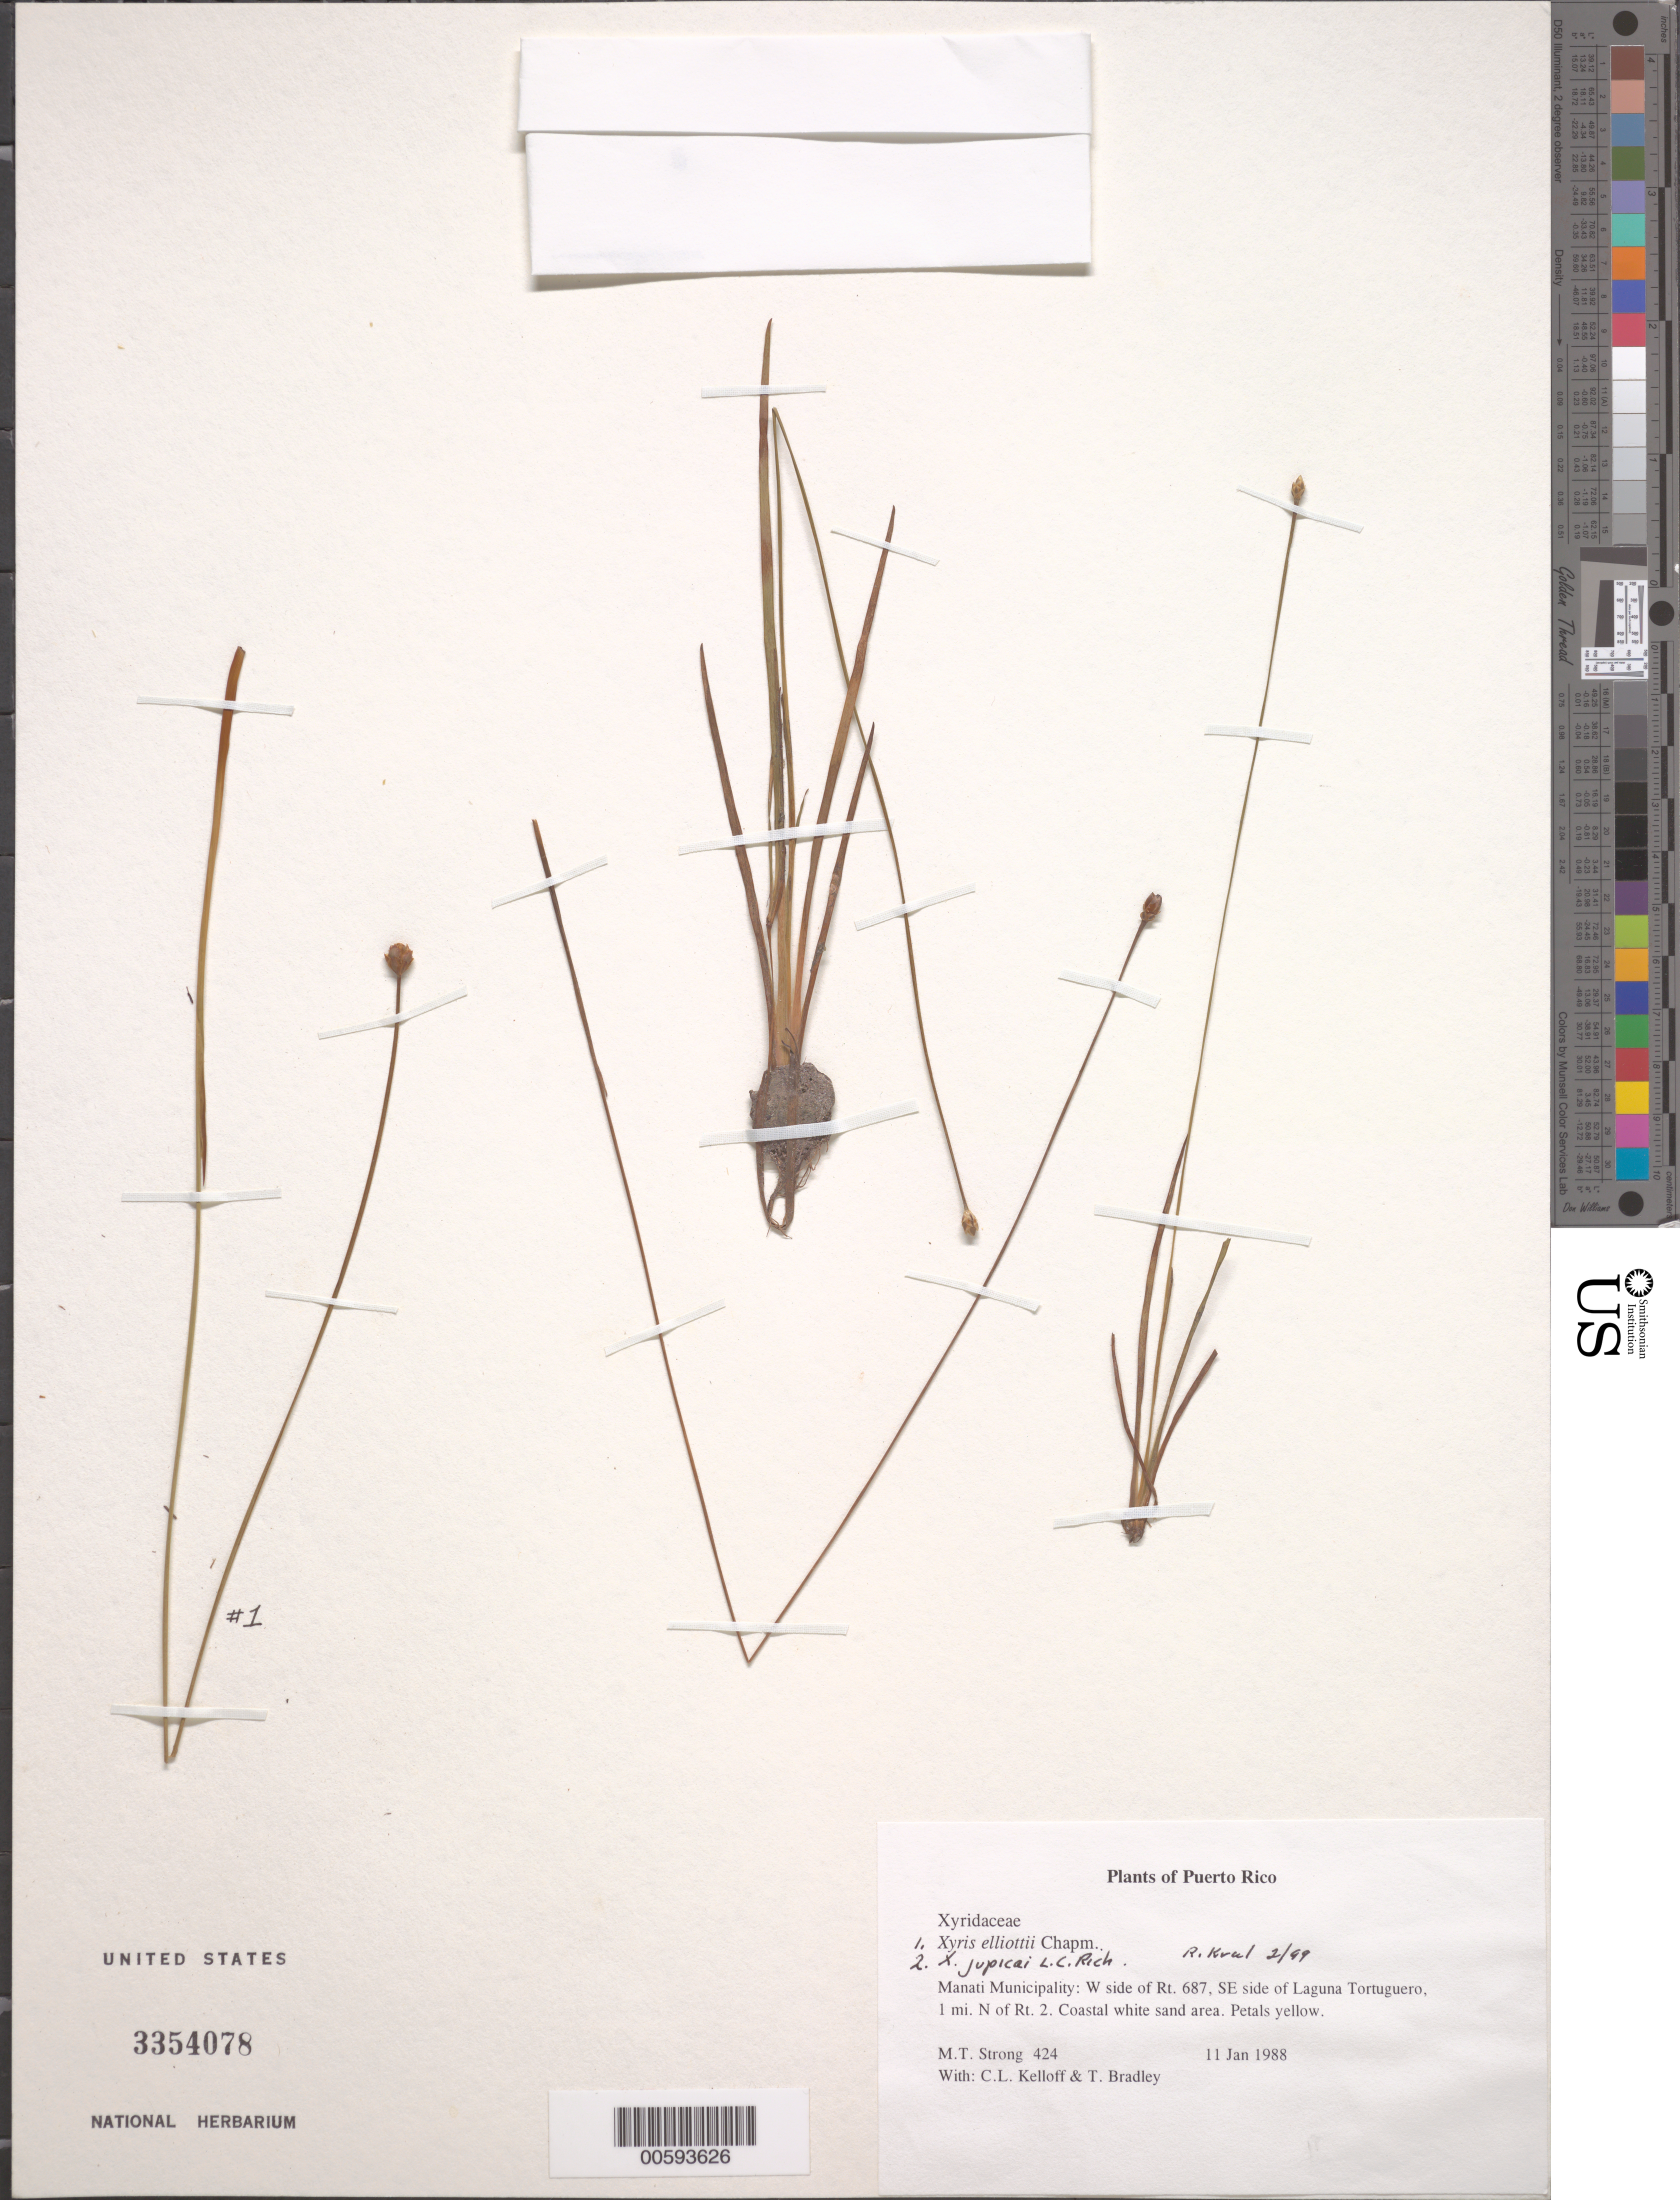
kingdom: Plantae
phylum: Tracheophyta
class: Liliopsida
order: Poales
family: Xyridaceae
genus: Xyris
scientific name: Xyris elliottii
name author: Chapm.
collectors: M. T. Strong, C. L. Kelloff & T. Bradley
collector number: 424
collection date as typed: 11 Jan 1988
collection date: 1988-01-11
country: Puerto Rico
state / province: Manatí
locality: Manati Municipality: W side of Rt. 687, SE side of Laguna Tortuguero, 1 mi. N of Rt. 2.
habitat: Coastal white sand area.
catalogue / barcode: US 3354078